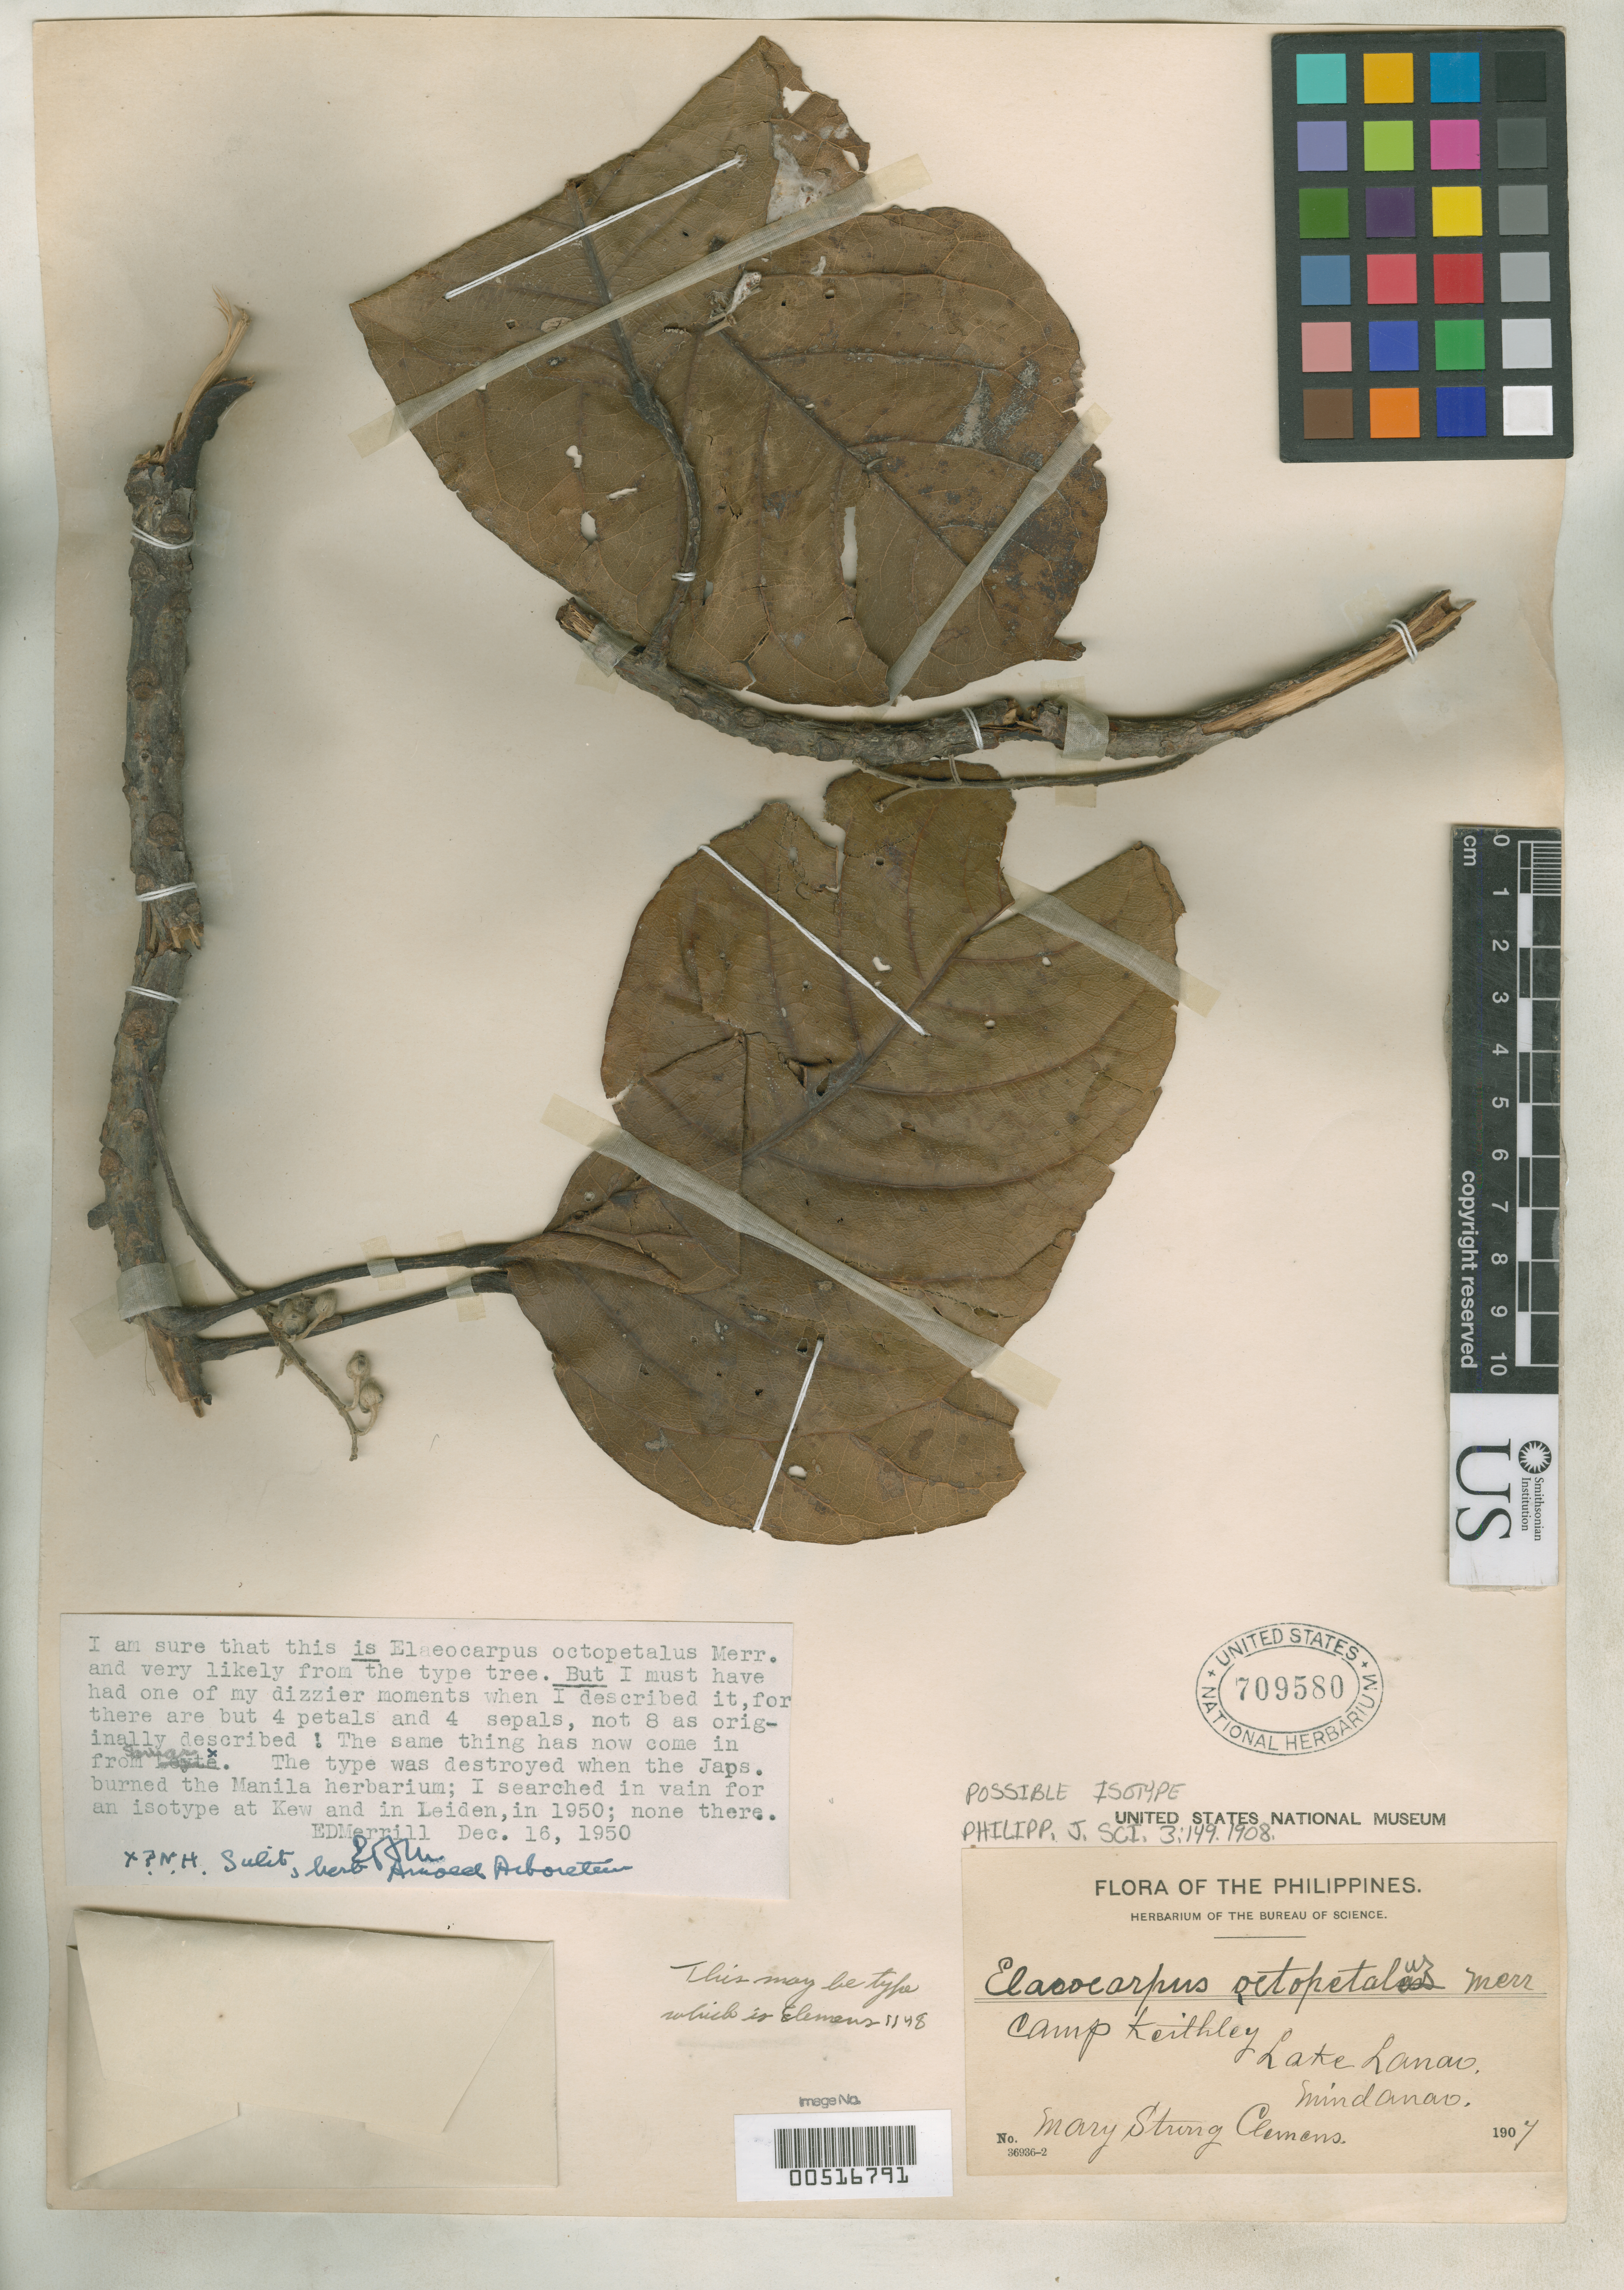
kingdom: Plantae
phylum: Tracheophyta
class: Magnoliopsida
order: Oxalidales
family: Elaeocarpaceae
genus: Elaeocarpus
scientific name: Elaeocarpus octopetalus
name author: Merr.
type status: Possible Isotype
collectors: M. S. Clemens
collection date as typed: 1907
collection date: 1907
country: Philippines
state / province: Muslim Mindanao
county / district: Lanao del Sur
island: Mindanao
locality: Camp Keithley, Lake Lanao.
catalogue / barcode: US 709580